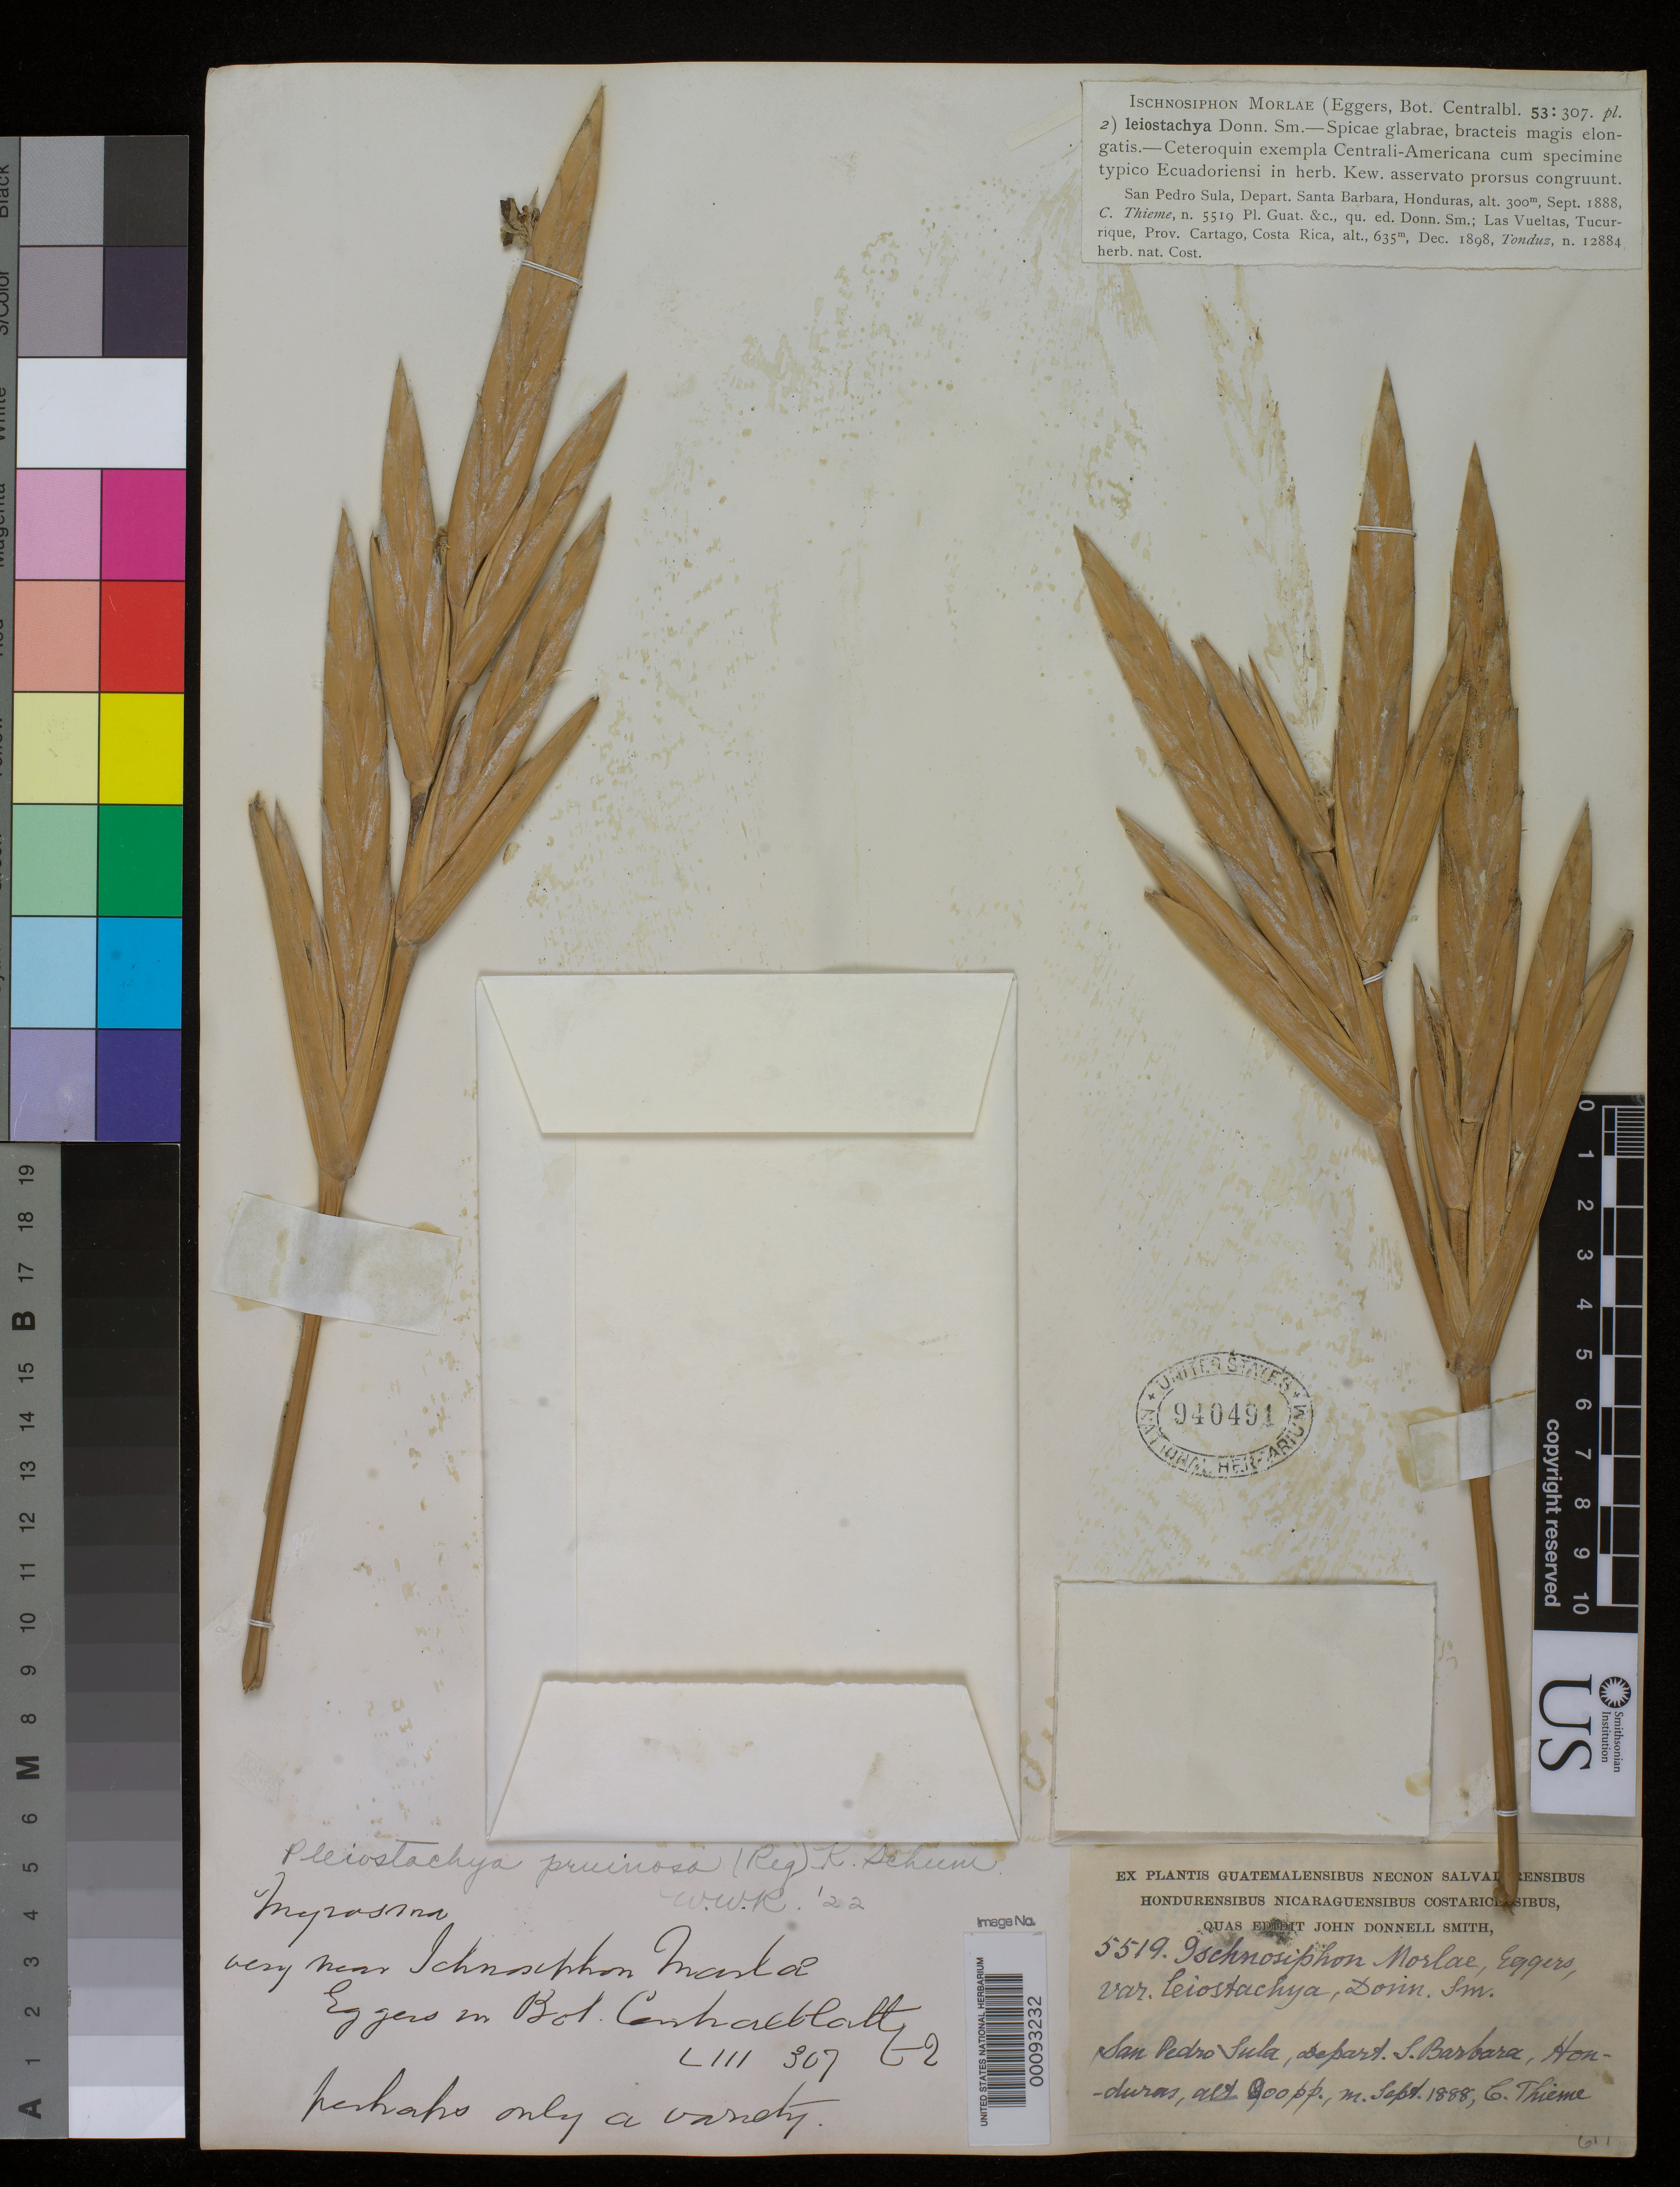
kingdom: Plantae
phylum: Tracheophyta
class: Liliopsida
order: Zingiberales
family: Marantaceae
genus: Ischnosiphon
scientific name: Ischnosiphon morlae var. leiostachya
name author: Donn. Sm.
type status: Syntype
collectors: C. Thieme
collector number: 5519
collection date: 1888-09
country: Honduras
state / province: Santa Bárbara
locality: San Pedro Sula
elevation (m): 300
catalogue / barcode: US 940491